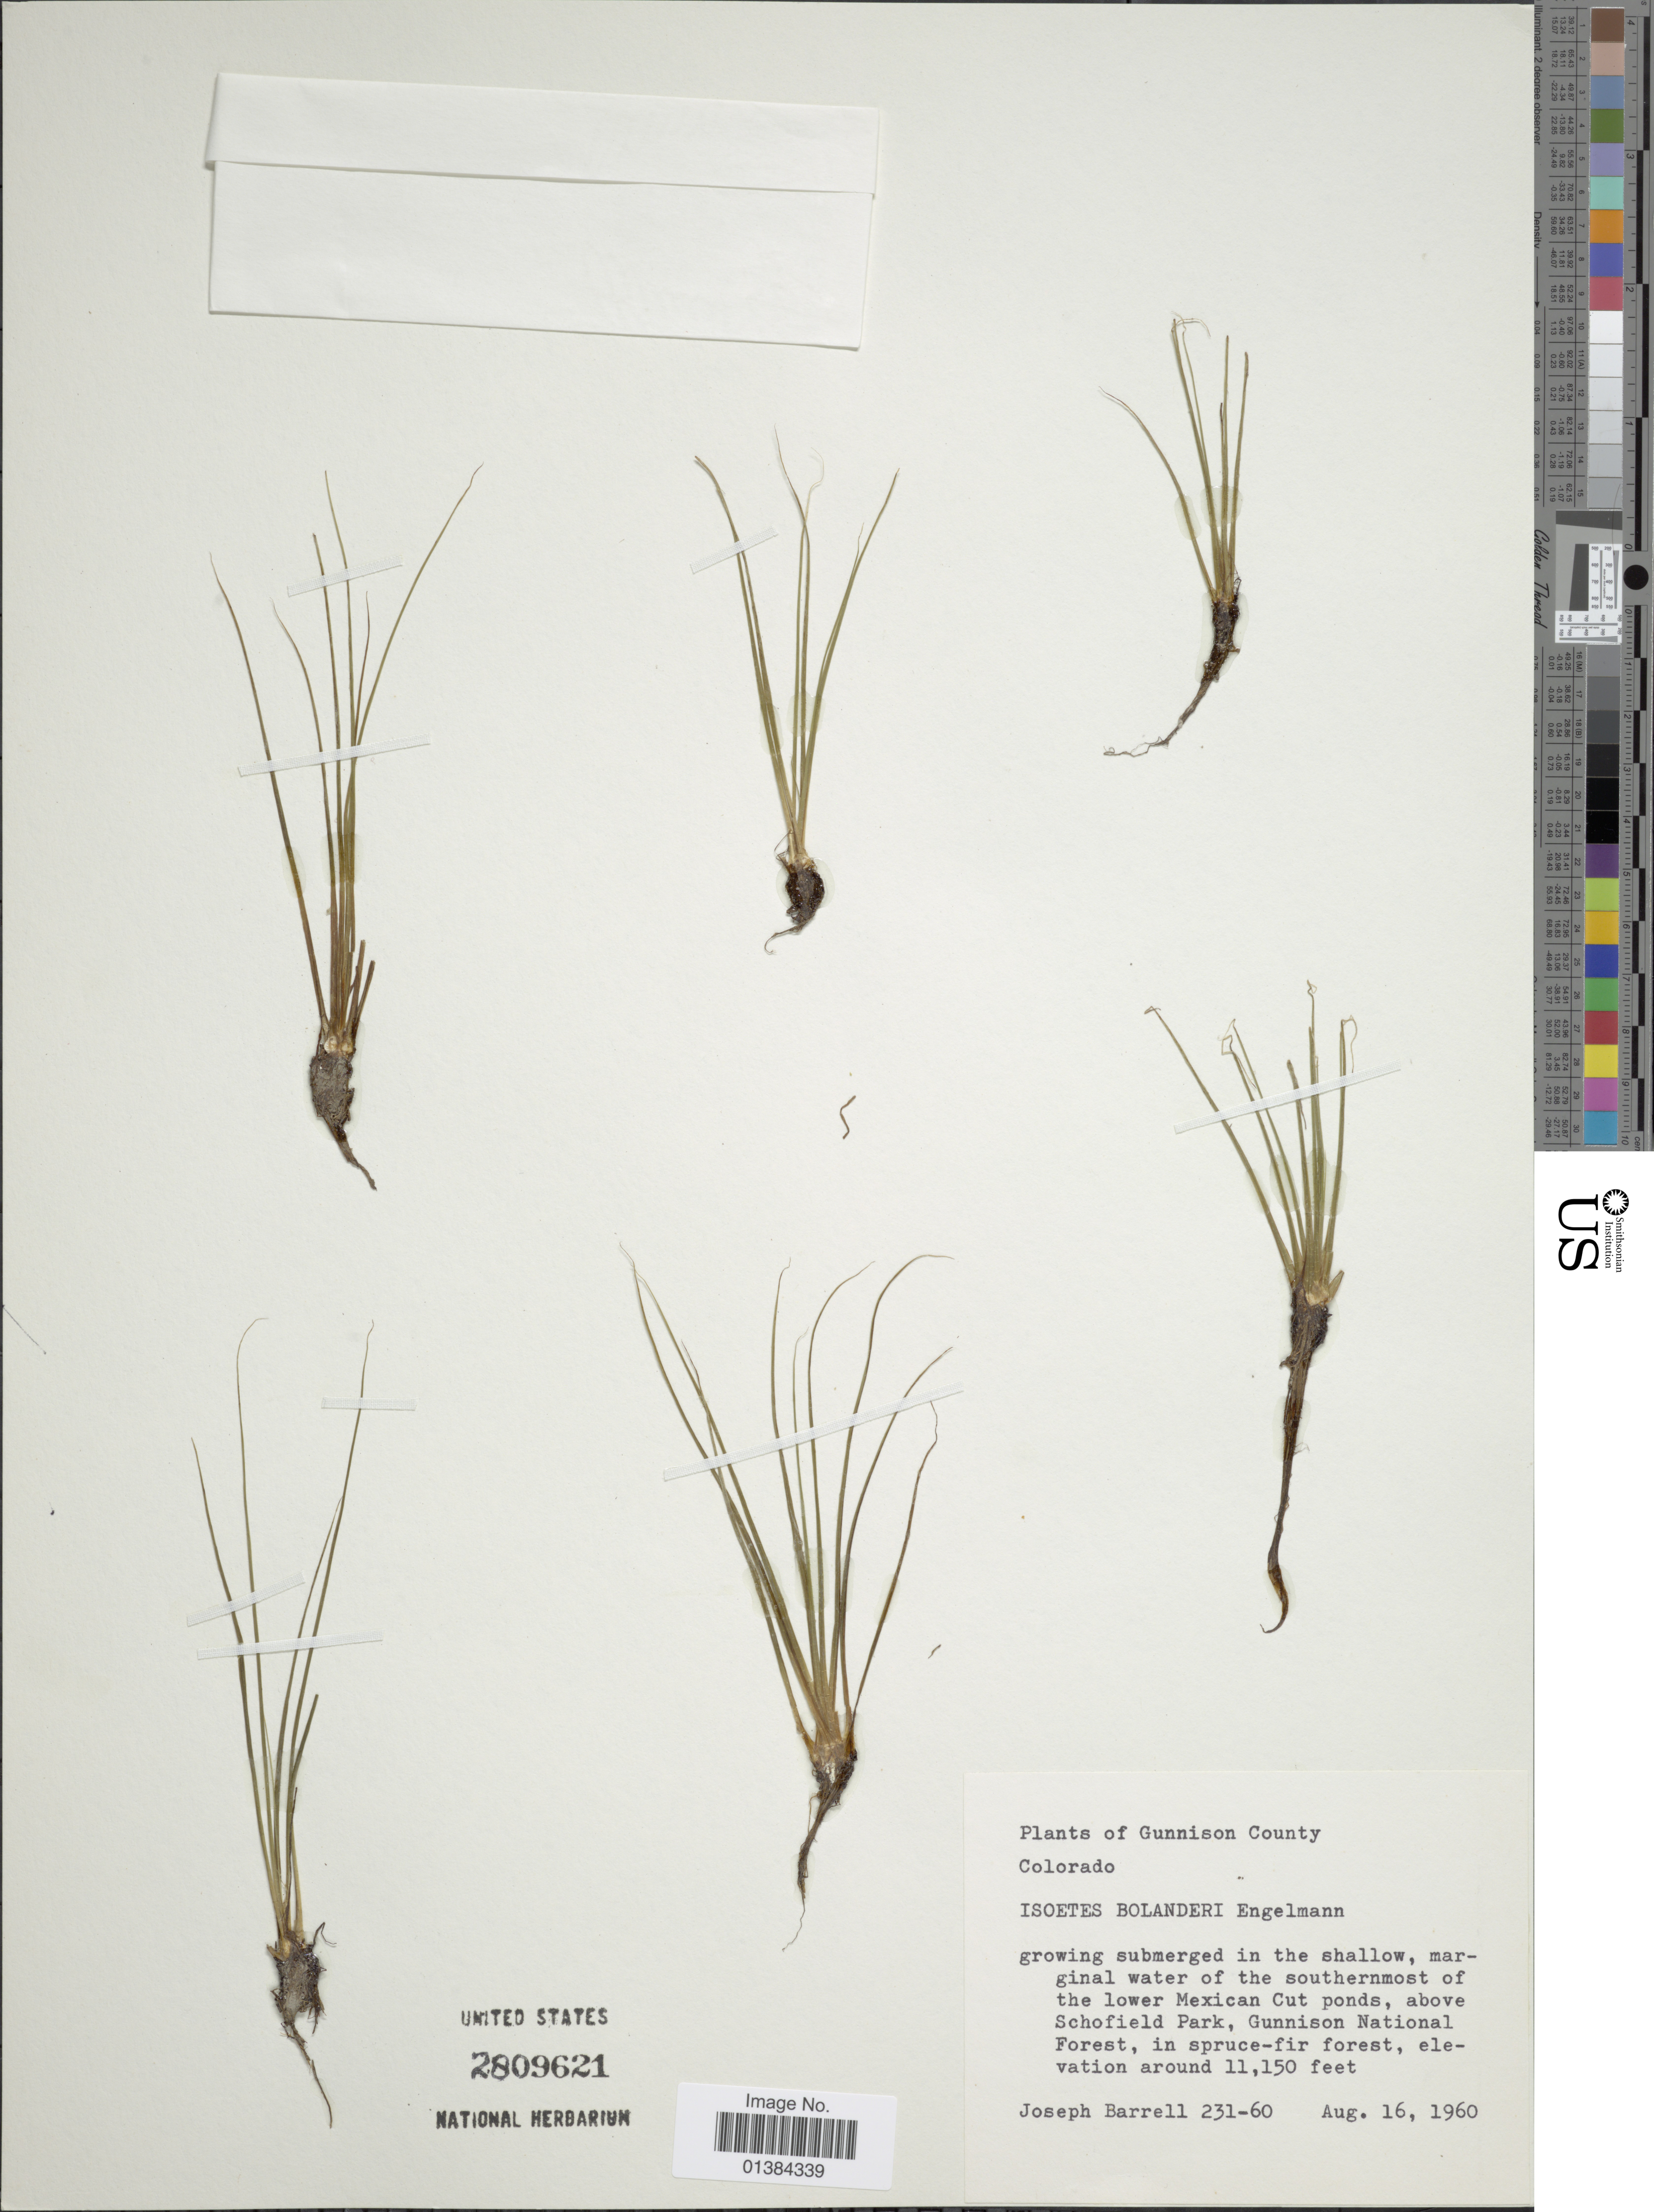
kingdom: Plantae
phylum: Tracheophyta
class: Lycopodiopsida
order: Isoetales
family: Isoetaceae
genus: Isoetes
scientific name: Isoetes bolanderi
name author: Engelm.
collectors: J. Barrell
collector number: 231-60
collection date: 1960-08-16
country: United States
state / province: Colorado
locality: Gunnison County. Growing submerged in the shallow, marginal water of the southernmost of the lower Mexican Cut ponds, above Schofield Park, Gunnison National Forest.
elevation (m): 3399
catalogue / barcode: US 2809621